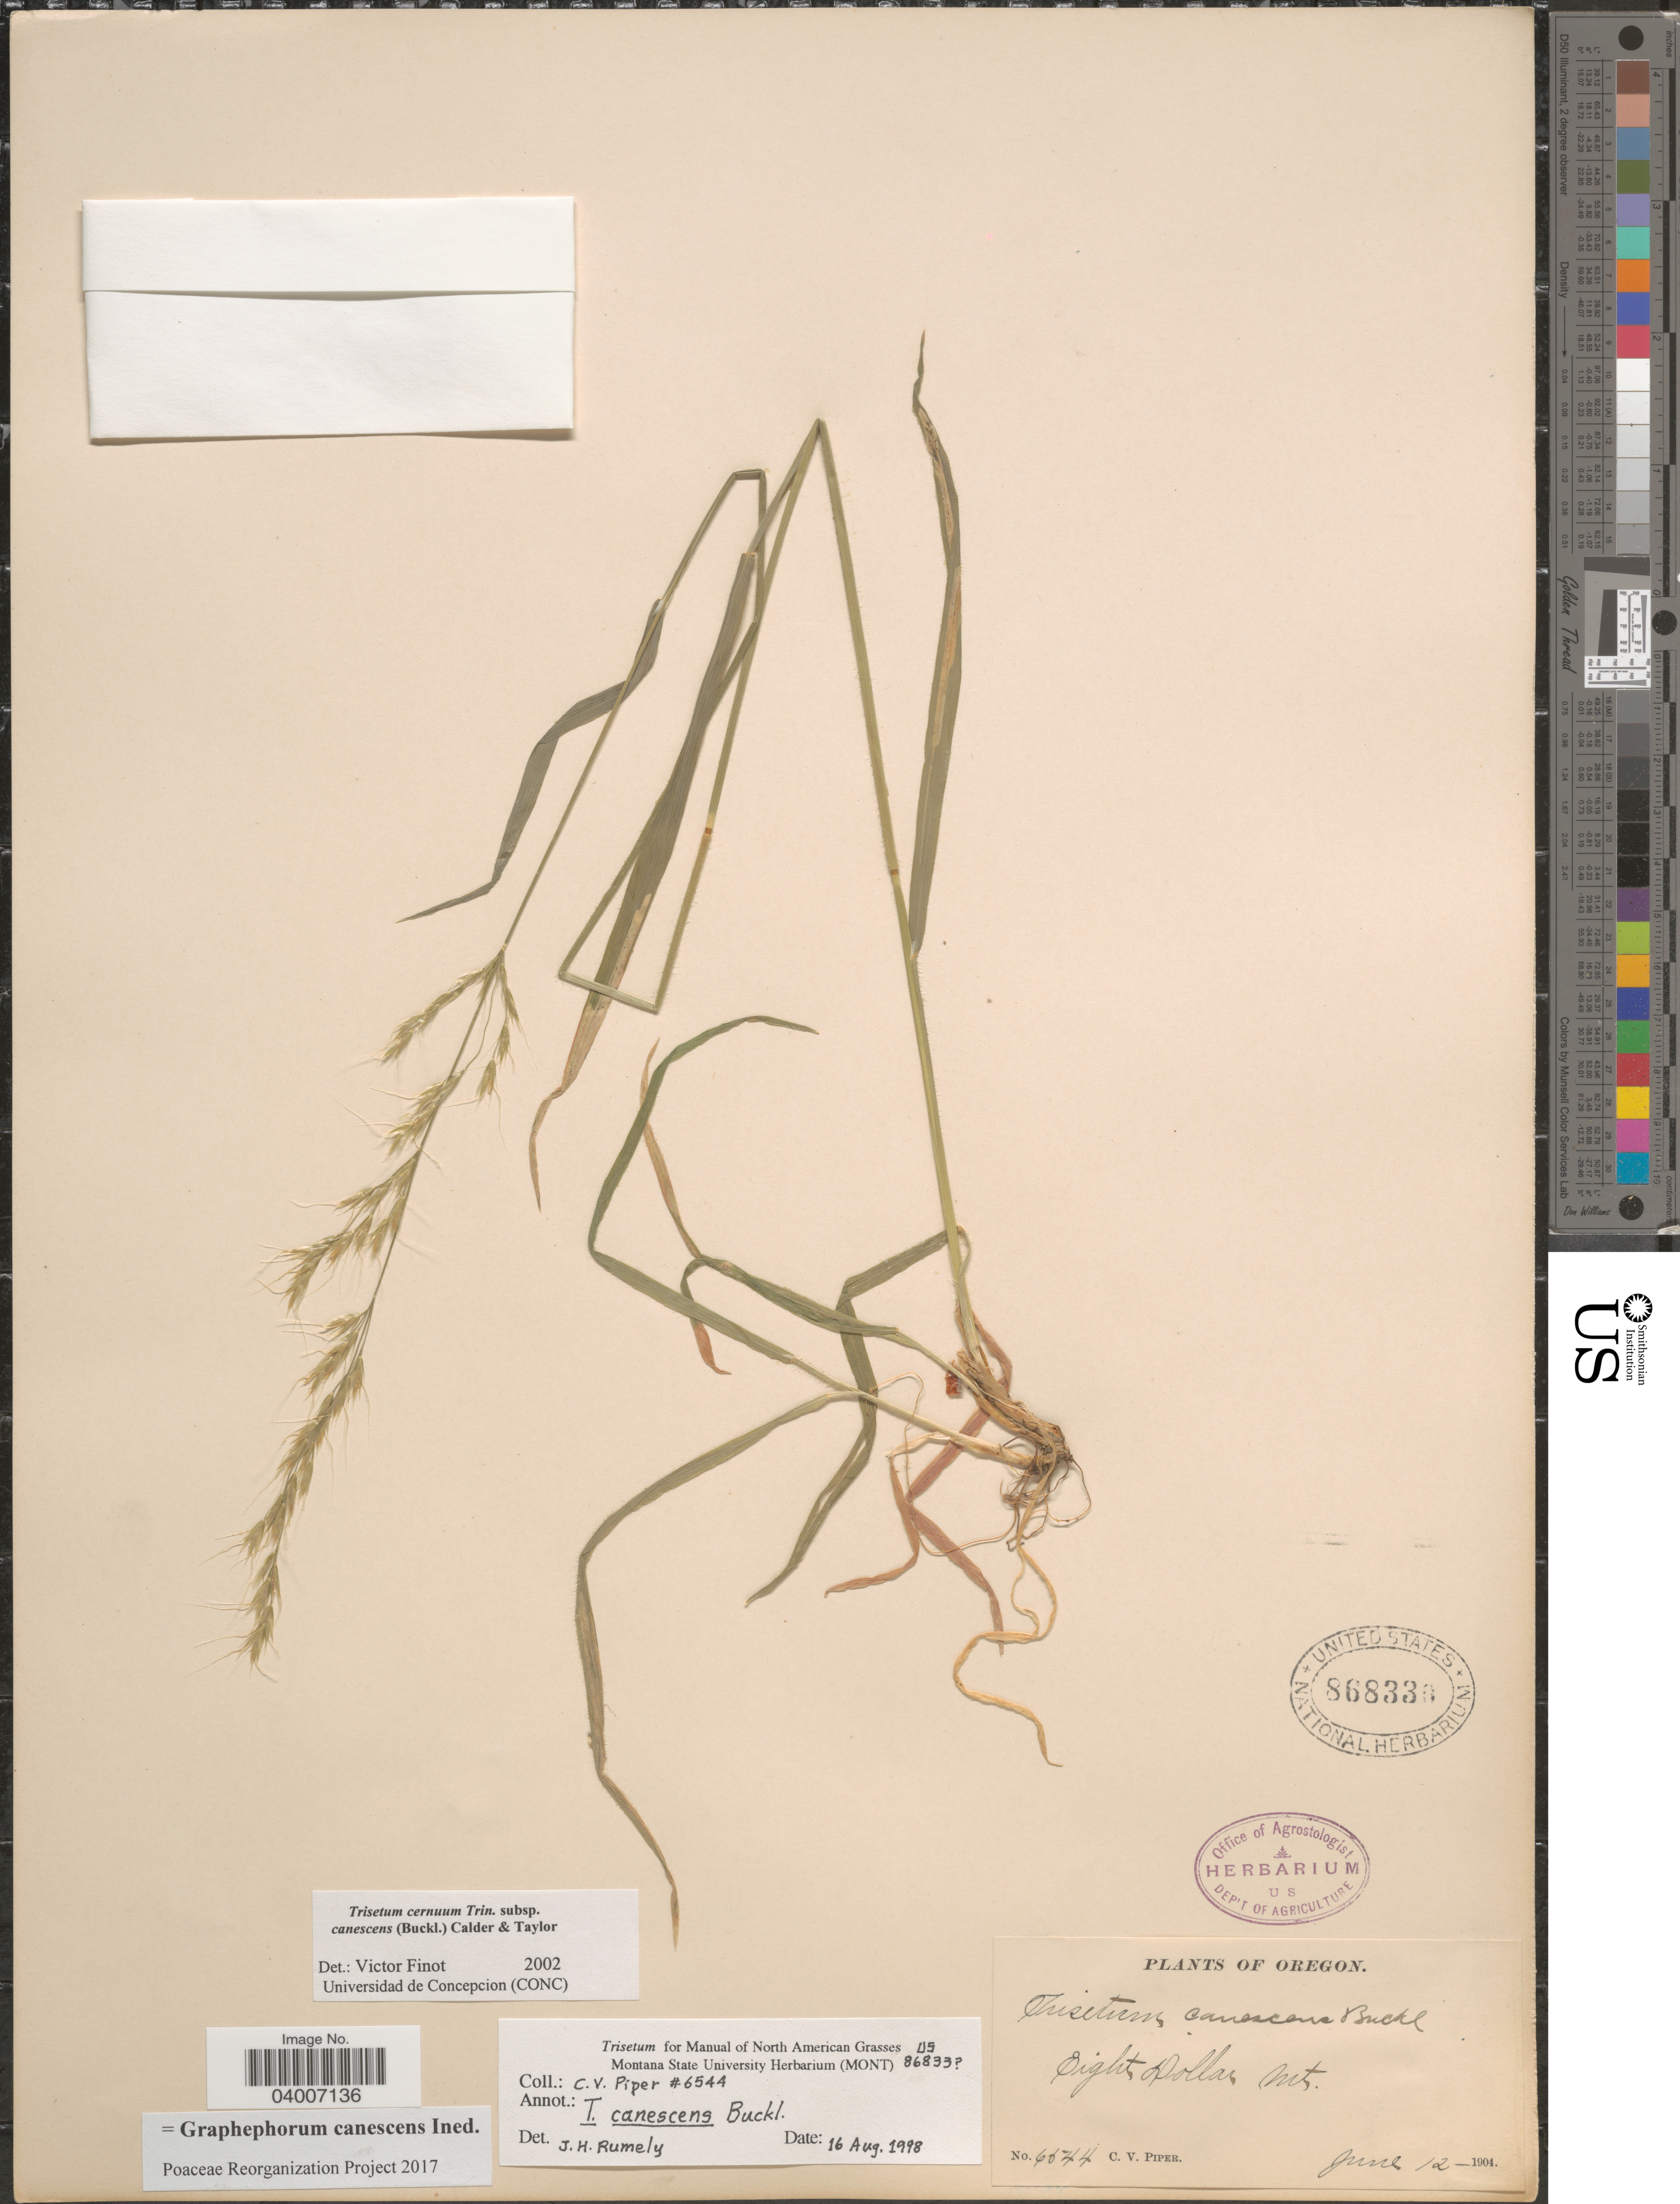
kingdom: Plantae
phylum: Tracheophyta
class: Liliopsida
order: Poales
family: Poaceae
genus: Graphephorum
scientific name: Graphephorum canescens ined.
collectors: C. V. Piper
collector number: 6544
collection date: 1904-06-12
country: United States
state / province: Oregon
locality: Eight Dollar Mts.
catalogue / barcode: US 868330